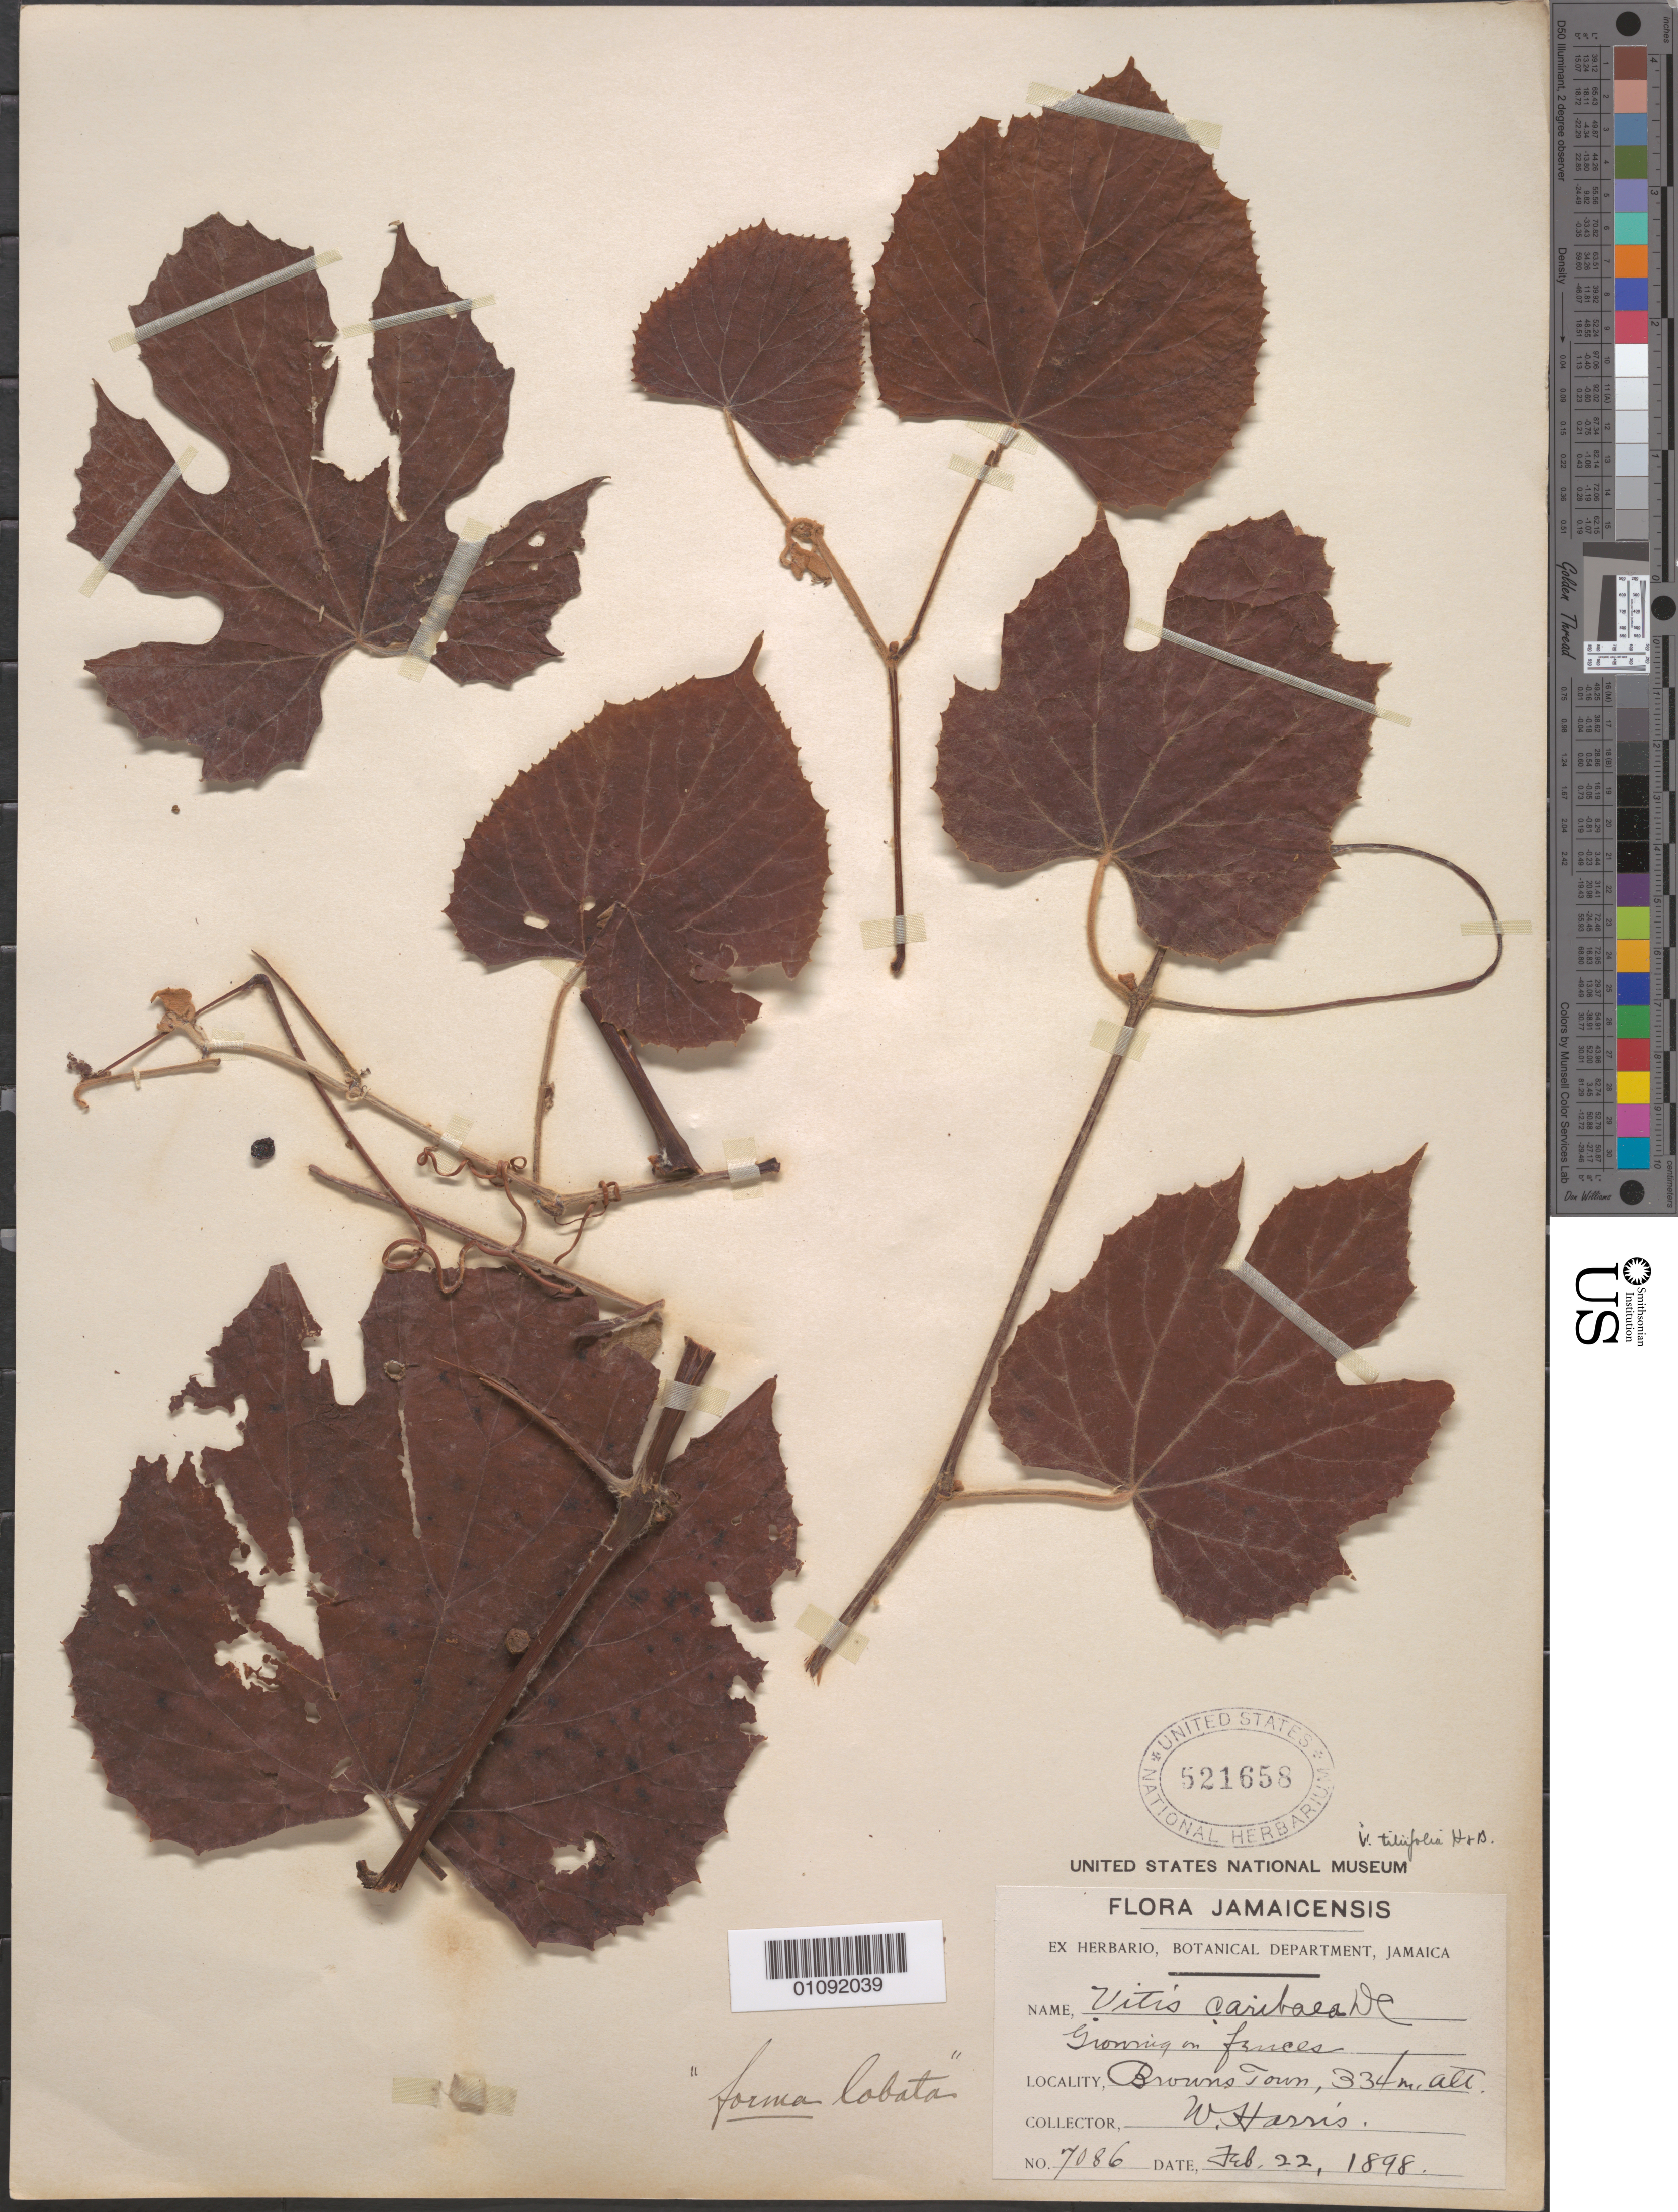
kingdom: Plantae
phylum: Tracheophyta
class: Magnoliopsida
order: Vitales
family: Vitaceae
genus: Vitis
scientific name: Vitis tiliifolia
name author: Humb. & Bonpl. ex Schult.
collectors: W. Harris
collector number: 7086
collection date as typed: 22 Feb 1898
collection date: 1898-02-22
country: Jamaica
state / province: Saint Ann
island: Jamaica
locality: Browns Town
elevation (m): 334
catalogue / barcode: US 521658